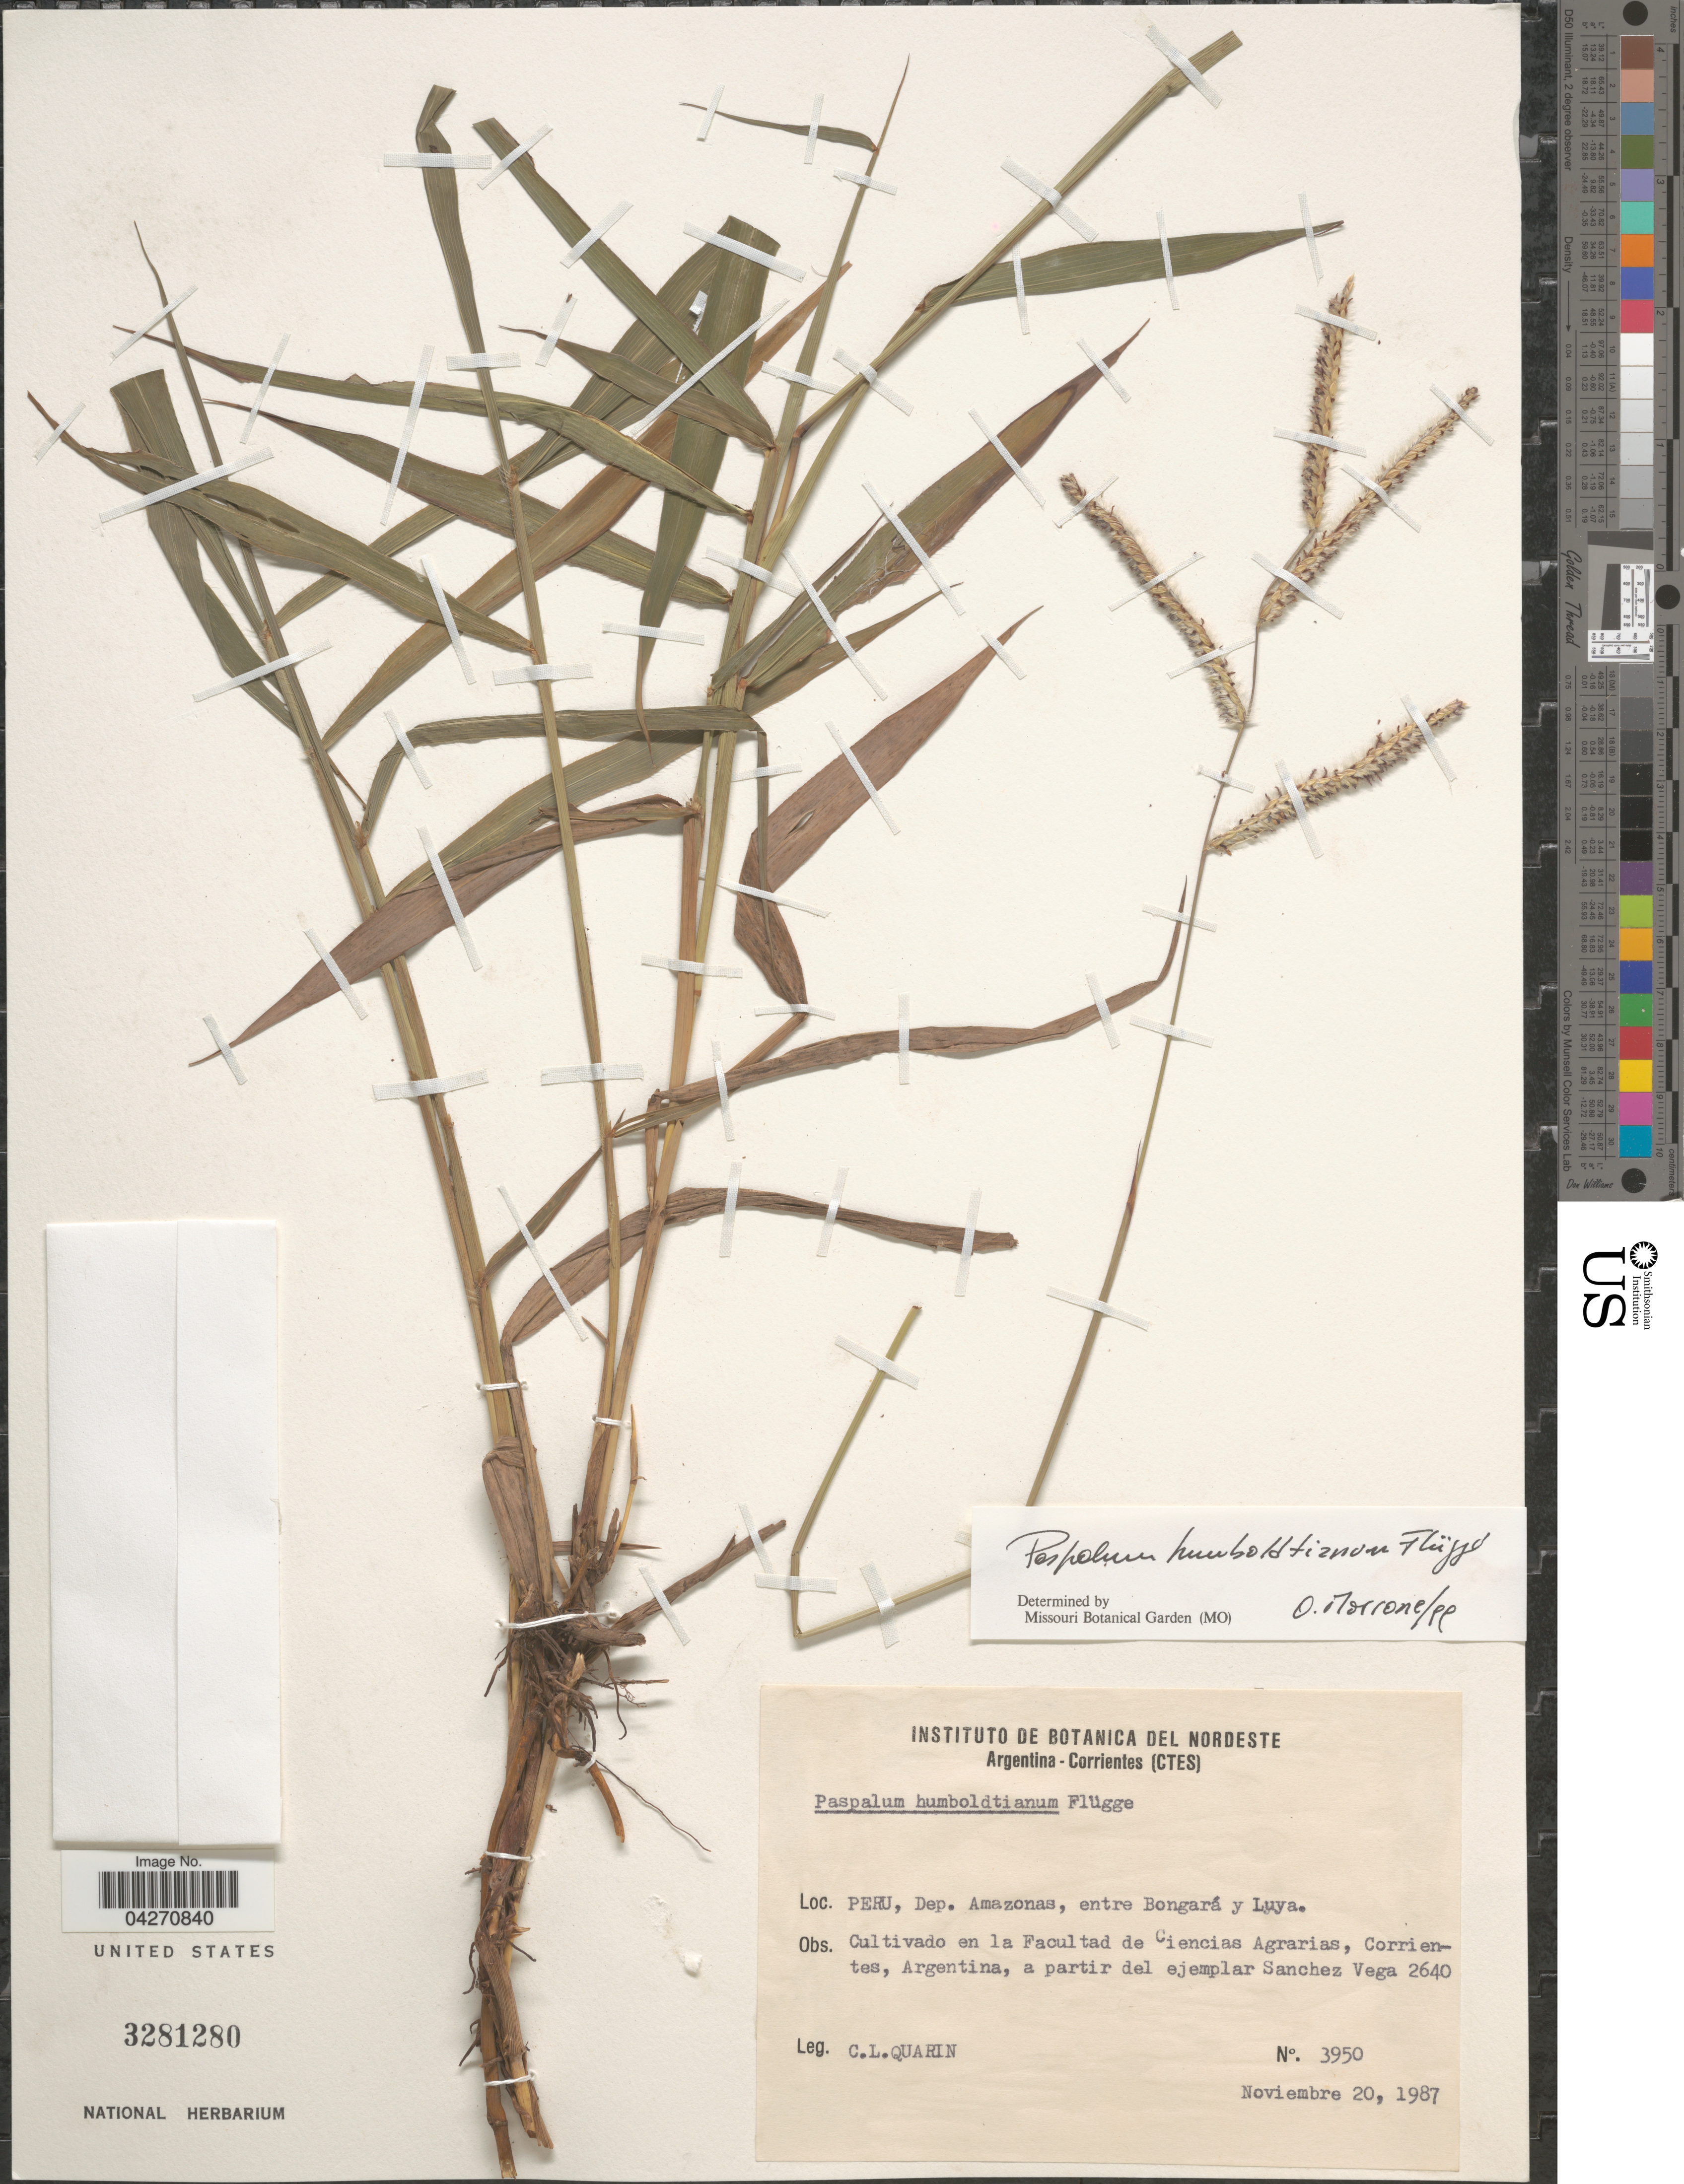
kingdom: Plantae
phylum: Tracheophyta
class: Liliopsida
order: Poales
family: Poaceae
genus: Paspalum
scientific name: Paspalum humboldtianum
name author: Flüggé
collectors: C. Quarin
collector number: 3950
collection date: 1987-11-20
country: Peru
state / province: Amazonas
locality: Dep. Amazonas, entre Bongará y Luya.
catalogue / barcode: US 3281280